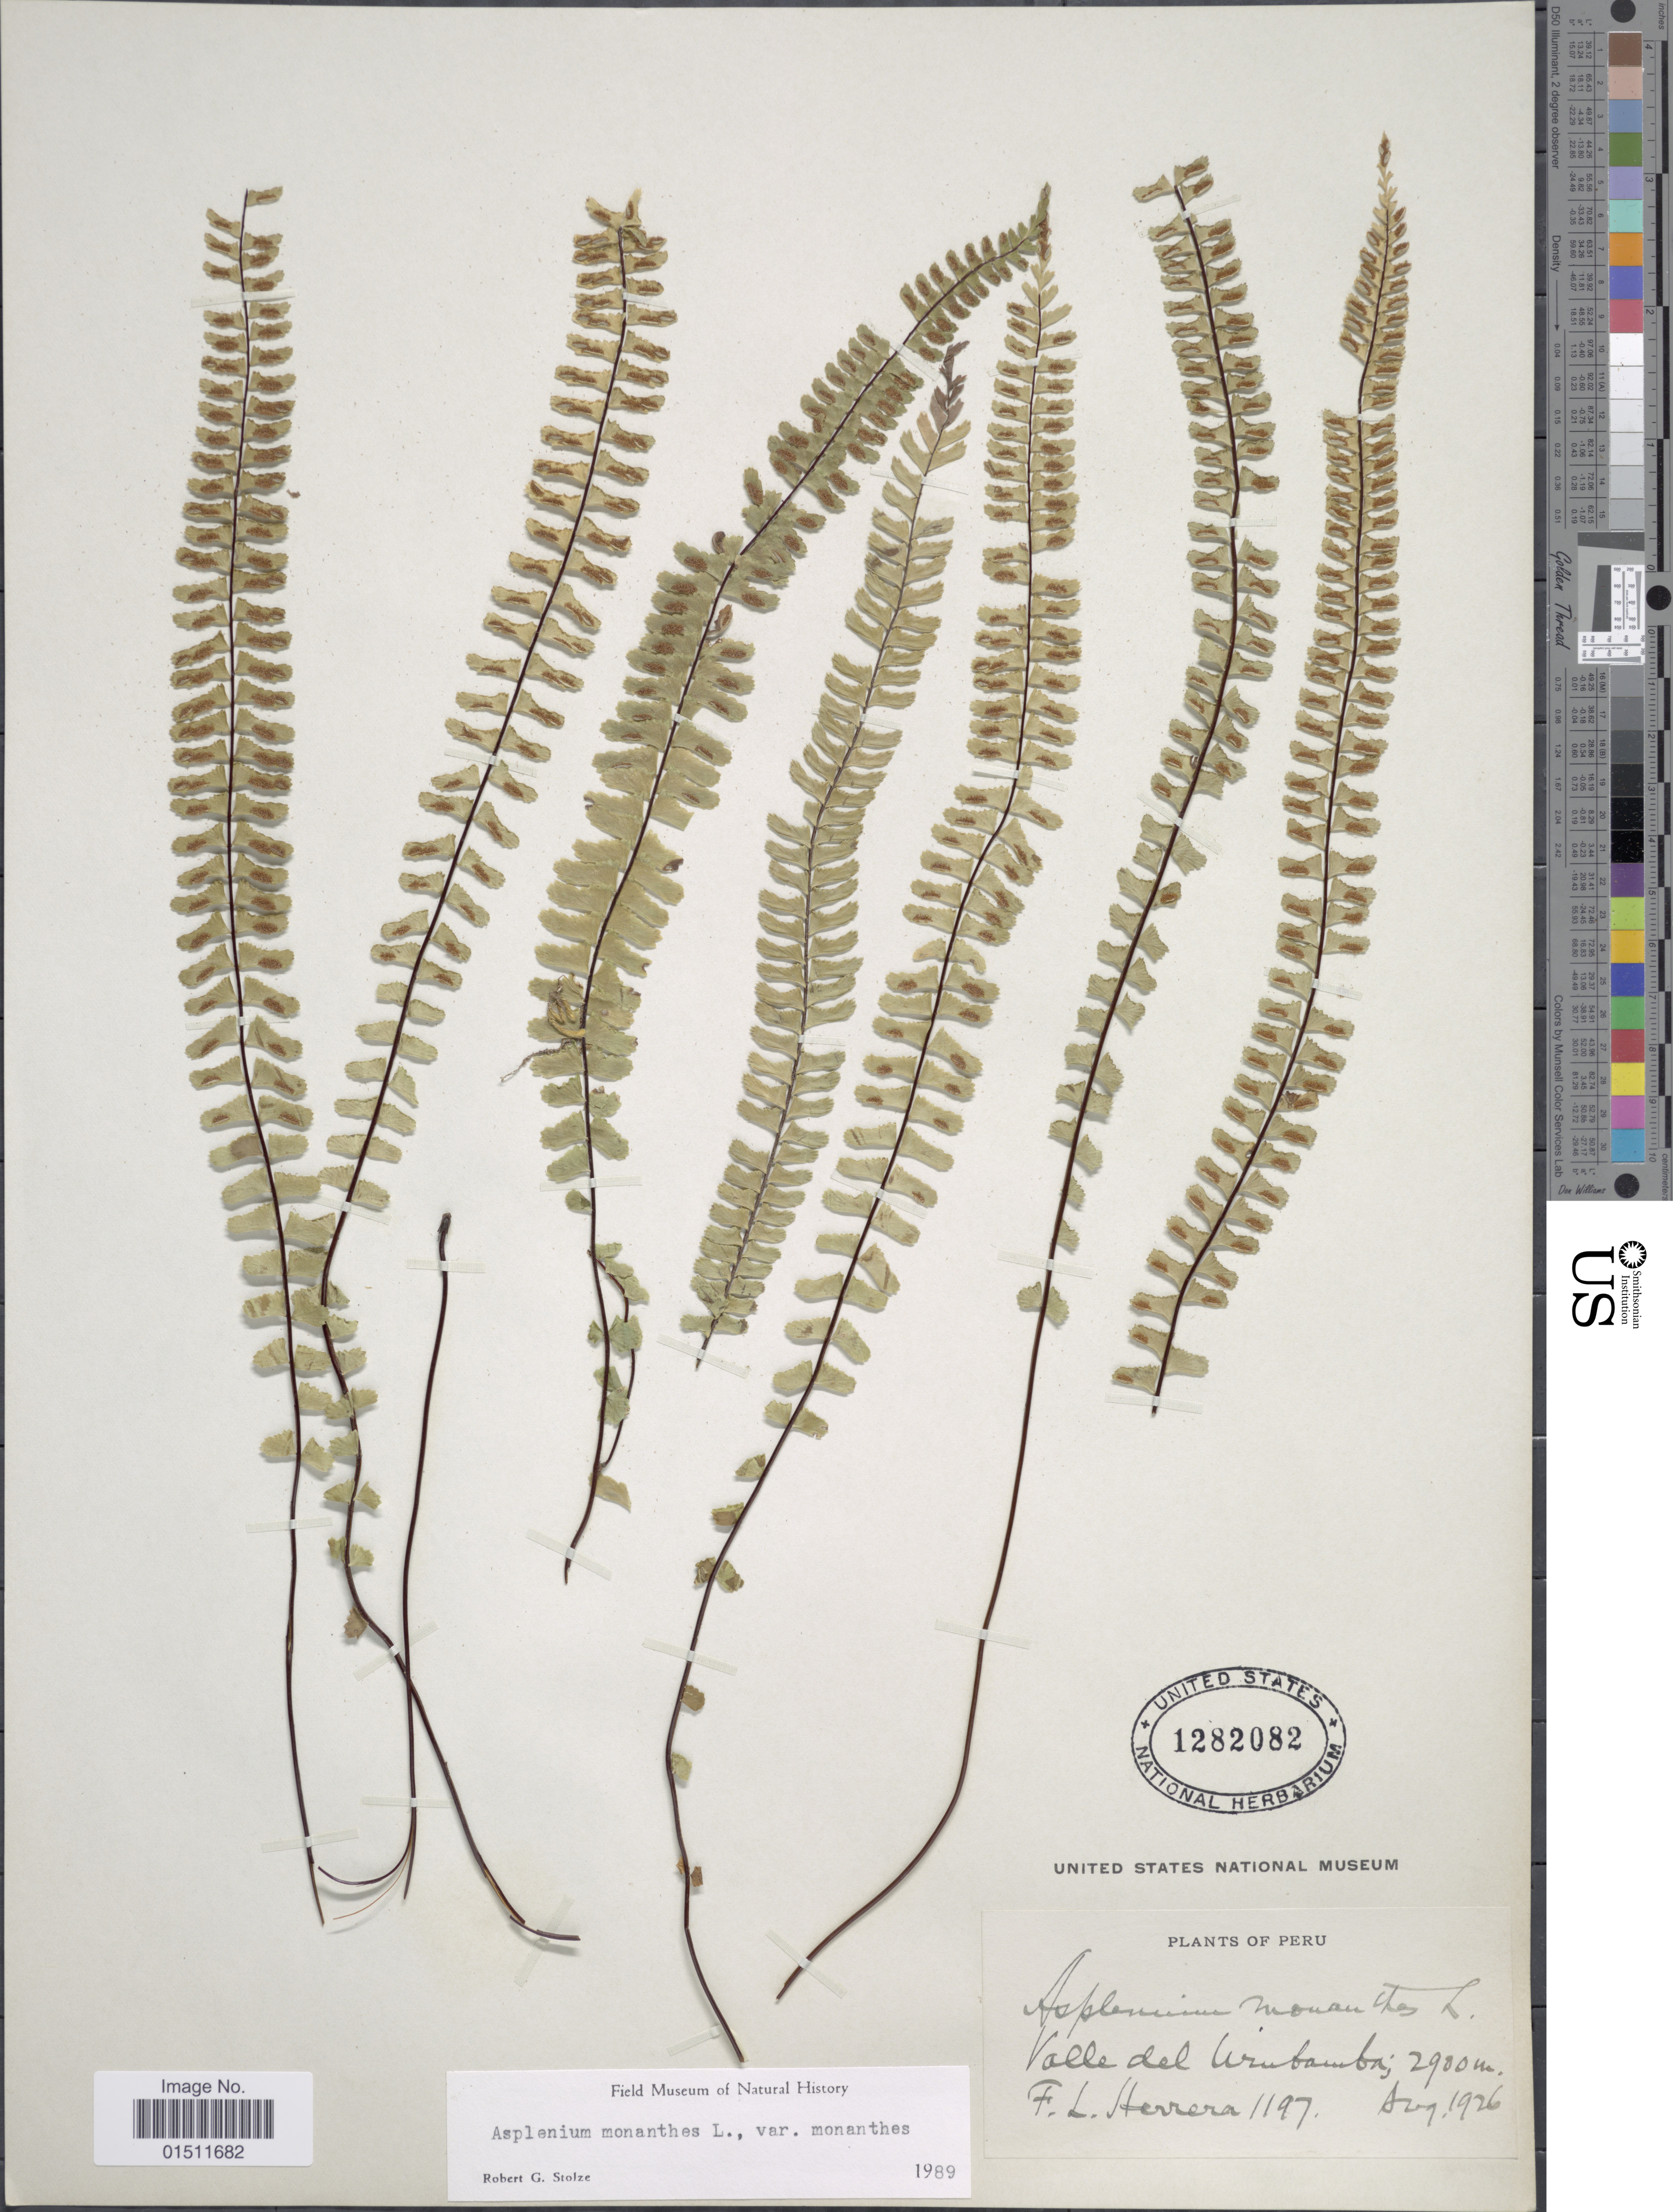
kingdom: Plantae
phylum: Tracheophyta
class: Polypodiopsida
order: Polypodiales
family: Aspleniaceae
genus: Asplenium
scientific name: Asplenium monanthes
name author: L.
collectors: F. L. Herrera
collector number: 1197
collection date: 1926-08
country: Peru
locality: Valle del Urubamba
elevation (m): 2900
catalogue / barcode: US 1282082